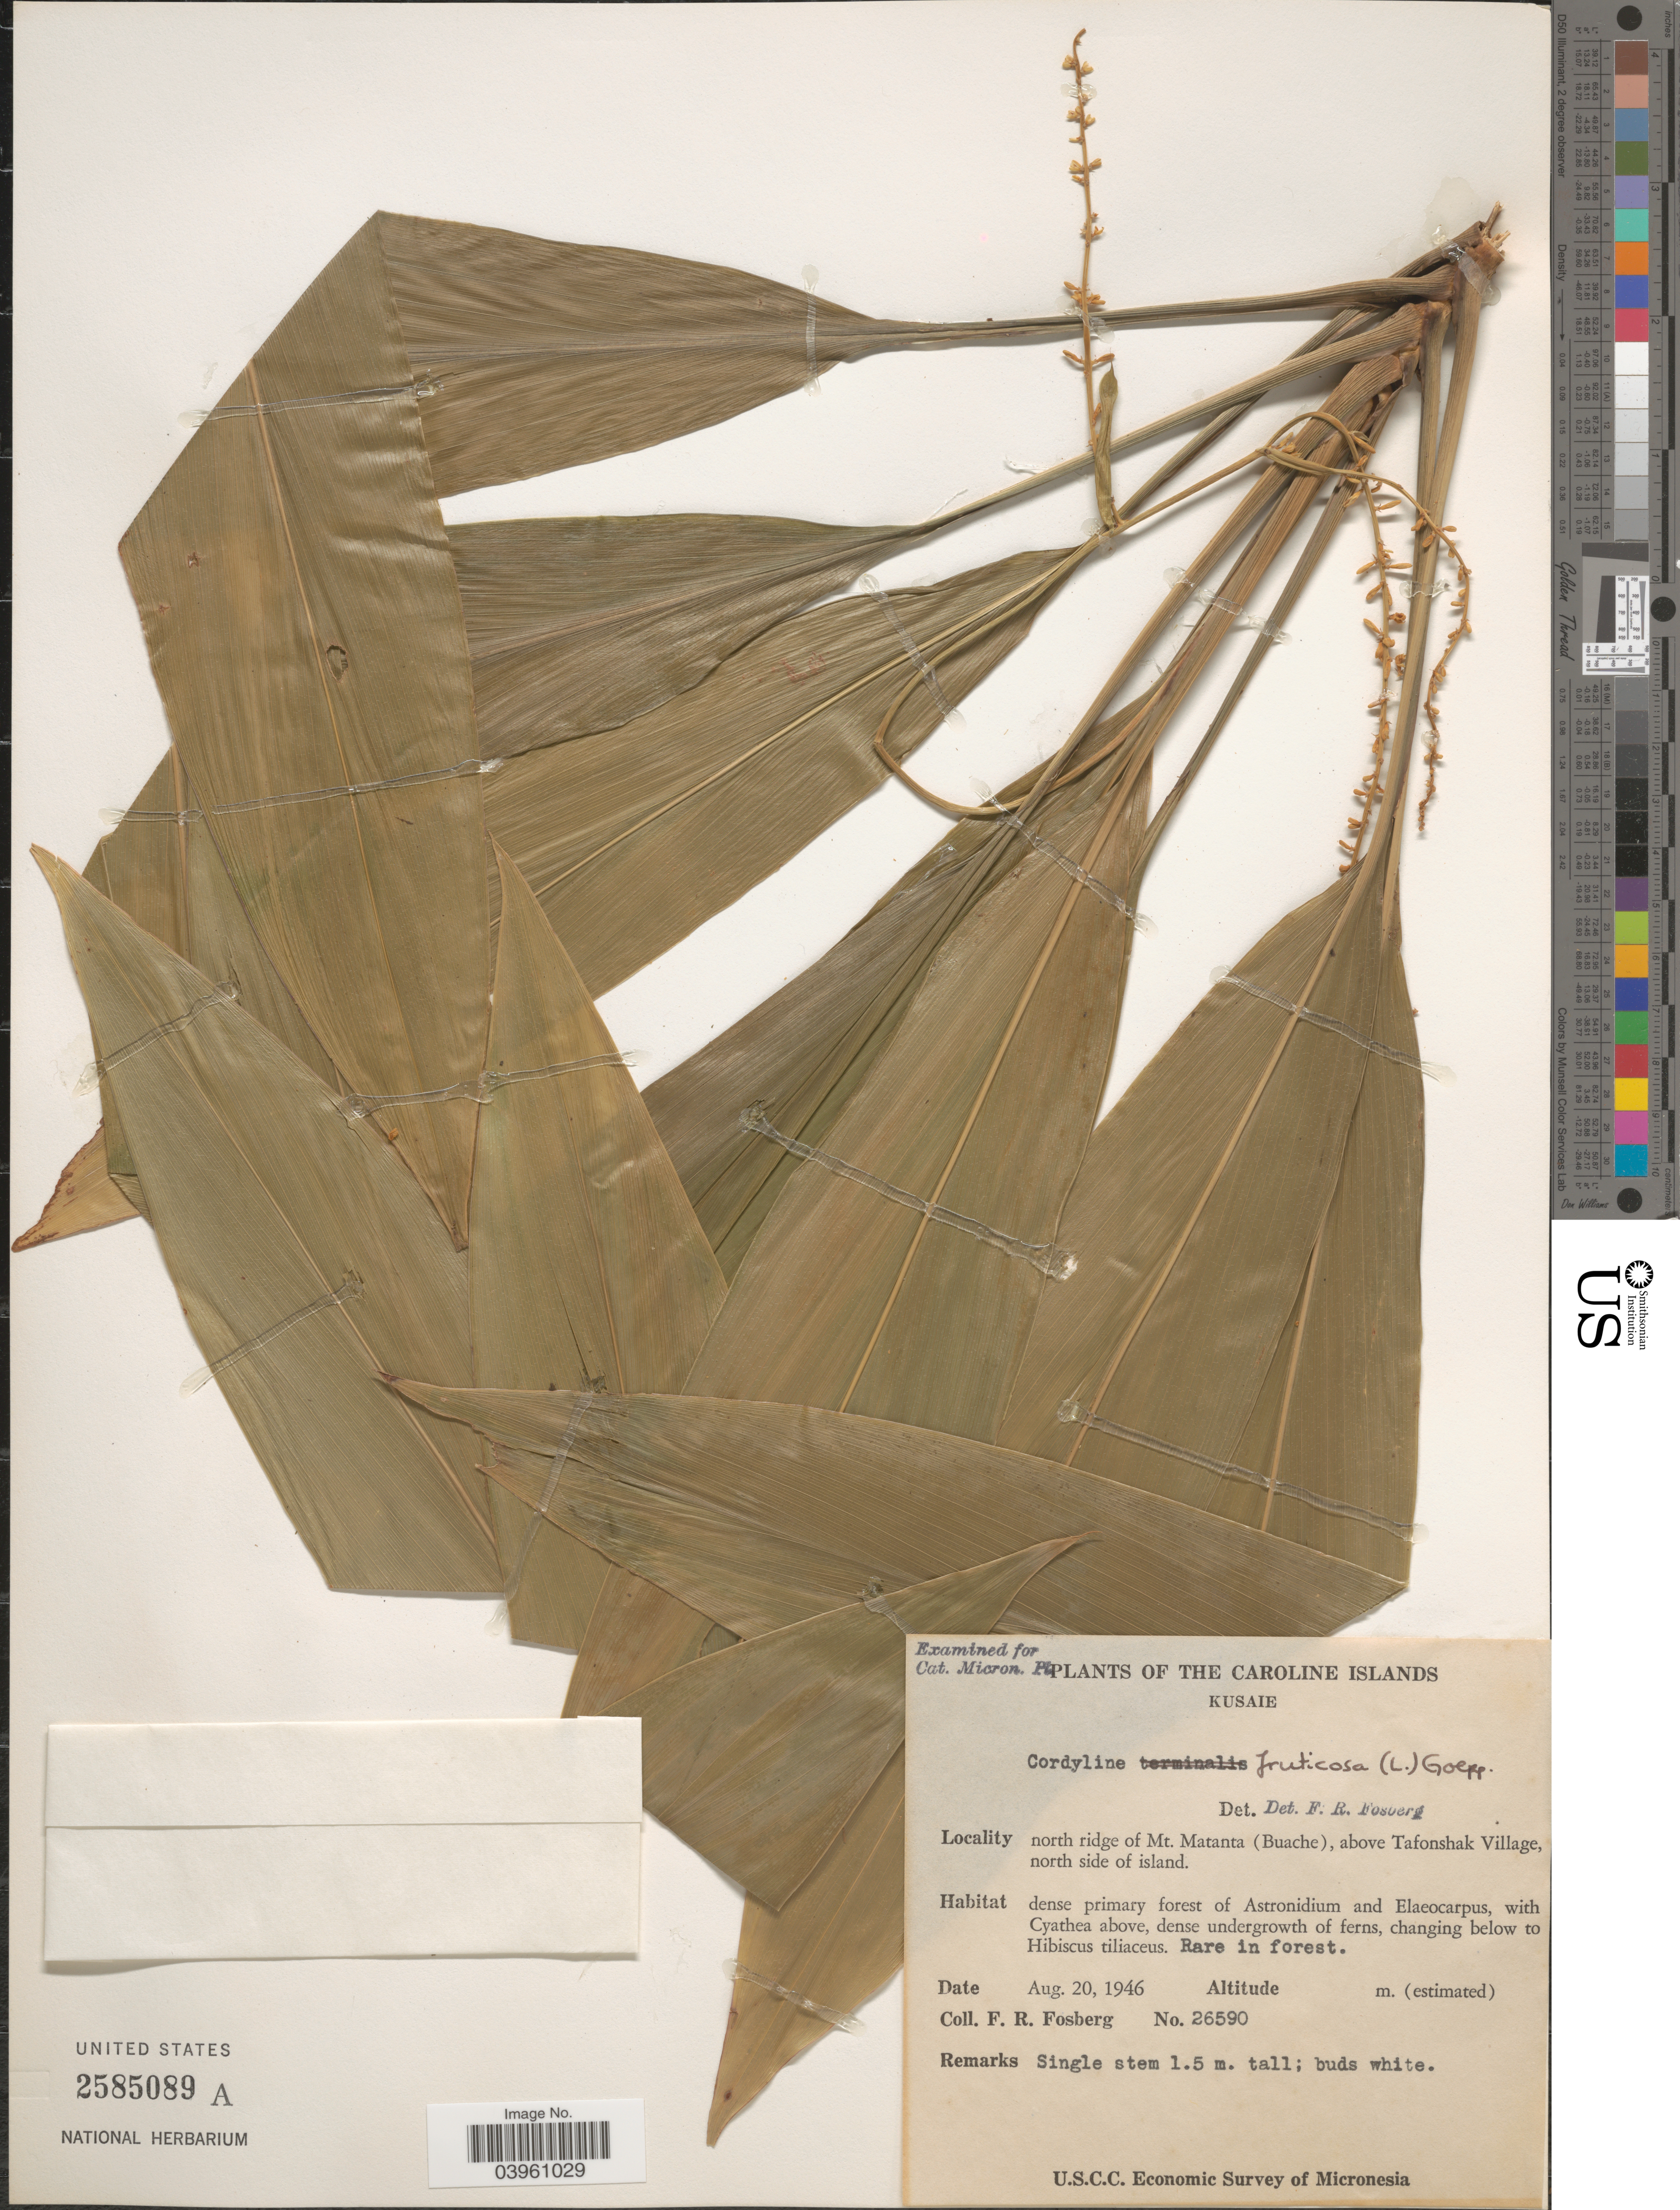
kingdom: Plantae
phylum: Tracheophyta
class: Liliopsida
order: Asparagales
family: Asparagaceae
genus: Cordyline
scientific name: Cordyline fruticosa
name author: (L.) A. Chev.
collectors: F. R. Fosberg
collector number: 26590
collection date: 1946-08-20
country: Micronesia, Federated States of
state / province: Kosrae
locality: The Caroline Islands. Kusaie. North ridge of Mt. Matanta (Buache), above Tafonshak Village, north side of island.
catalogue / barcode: US 2585089A